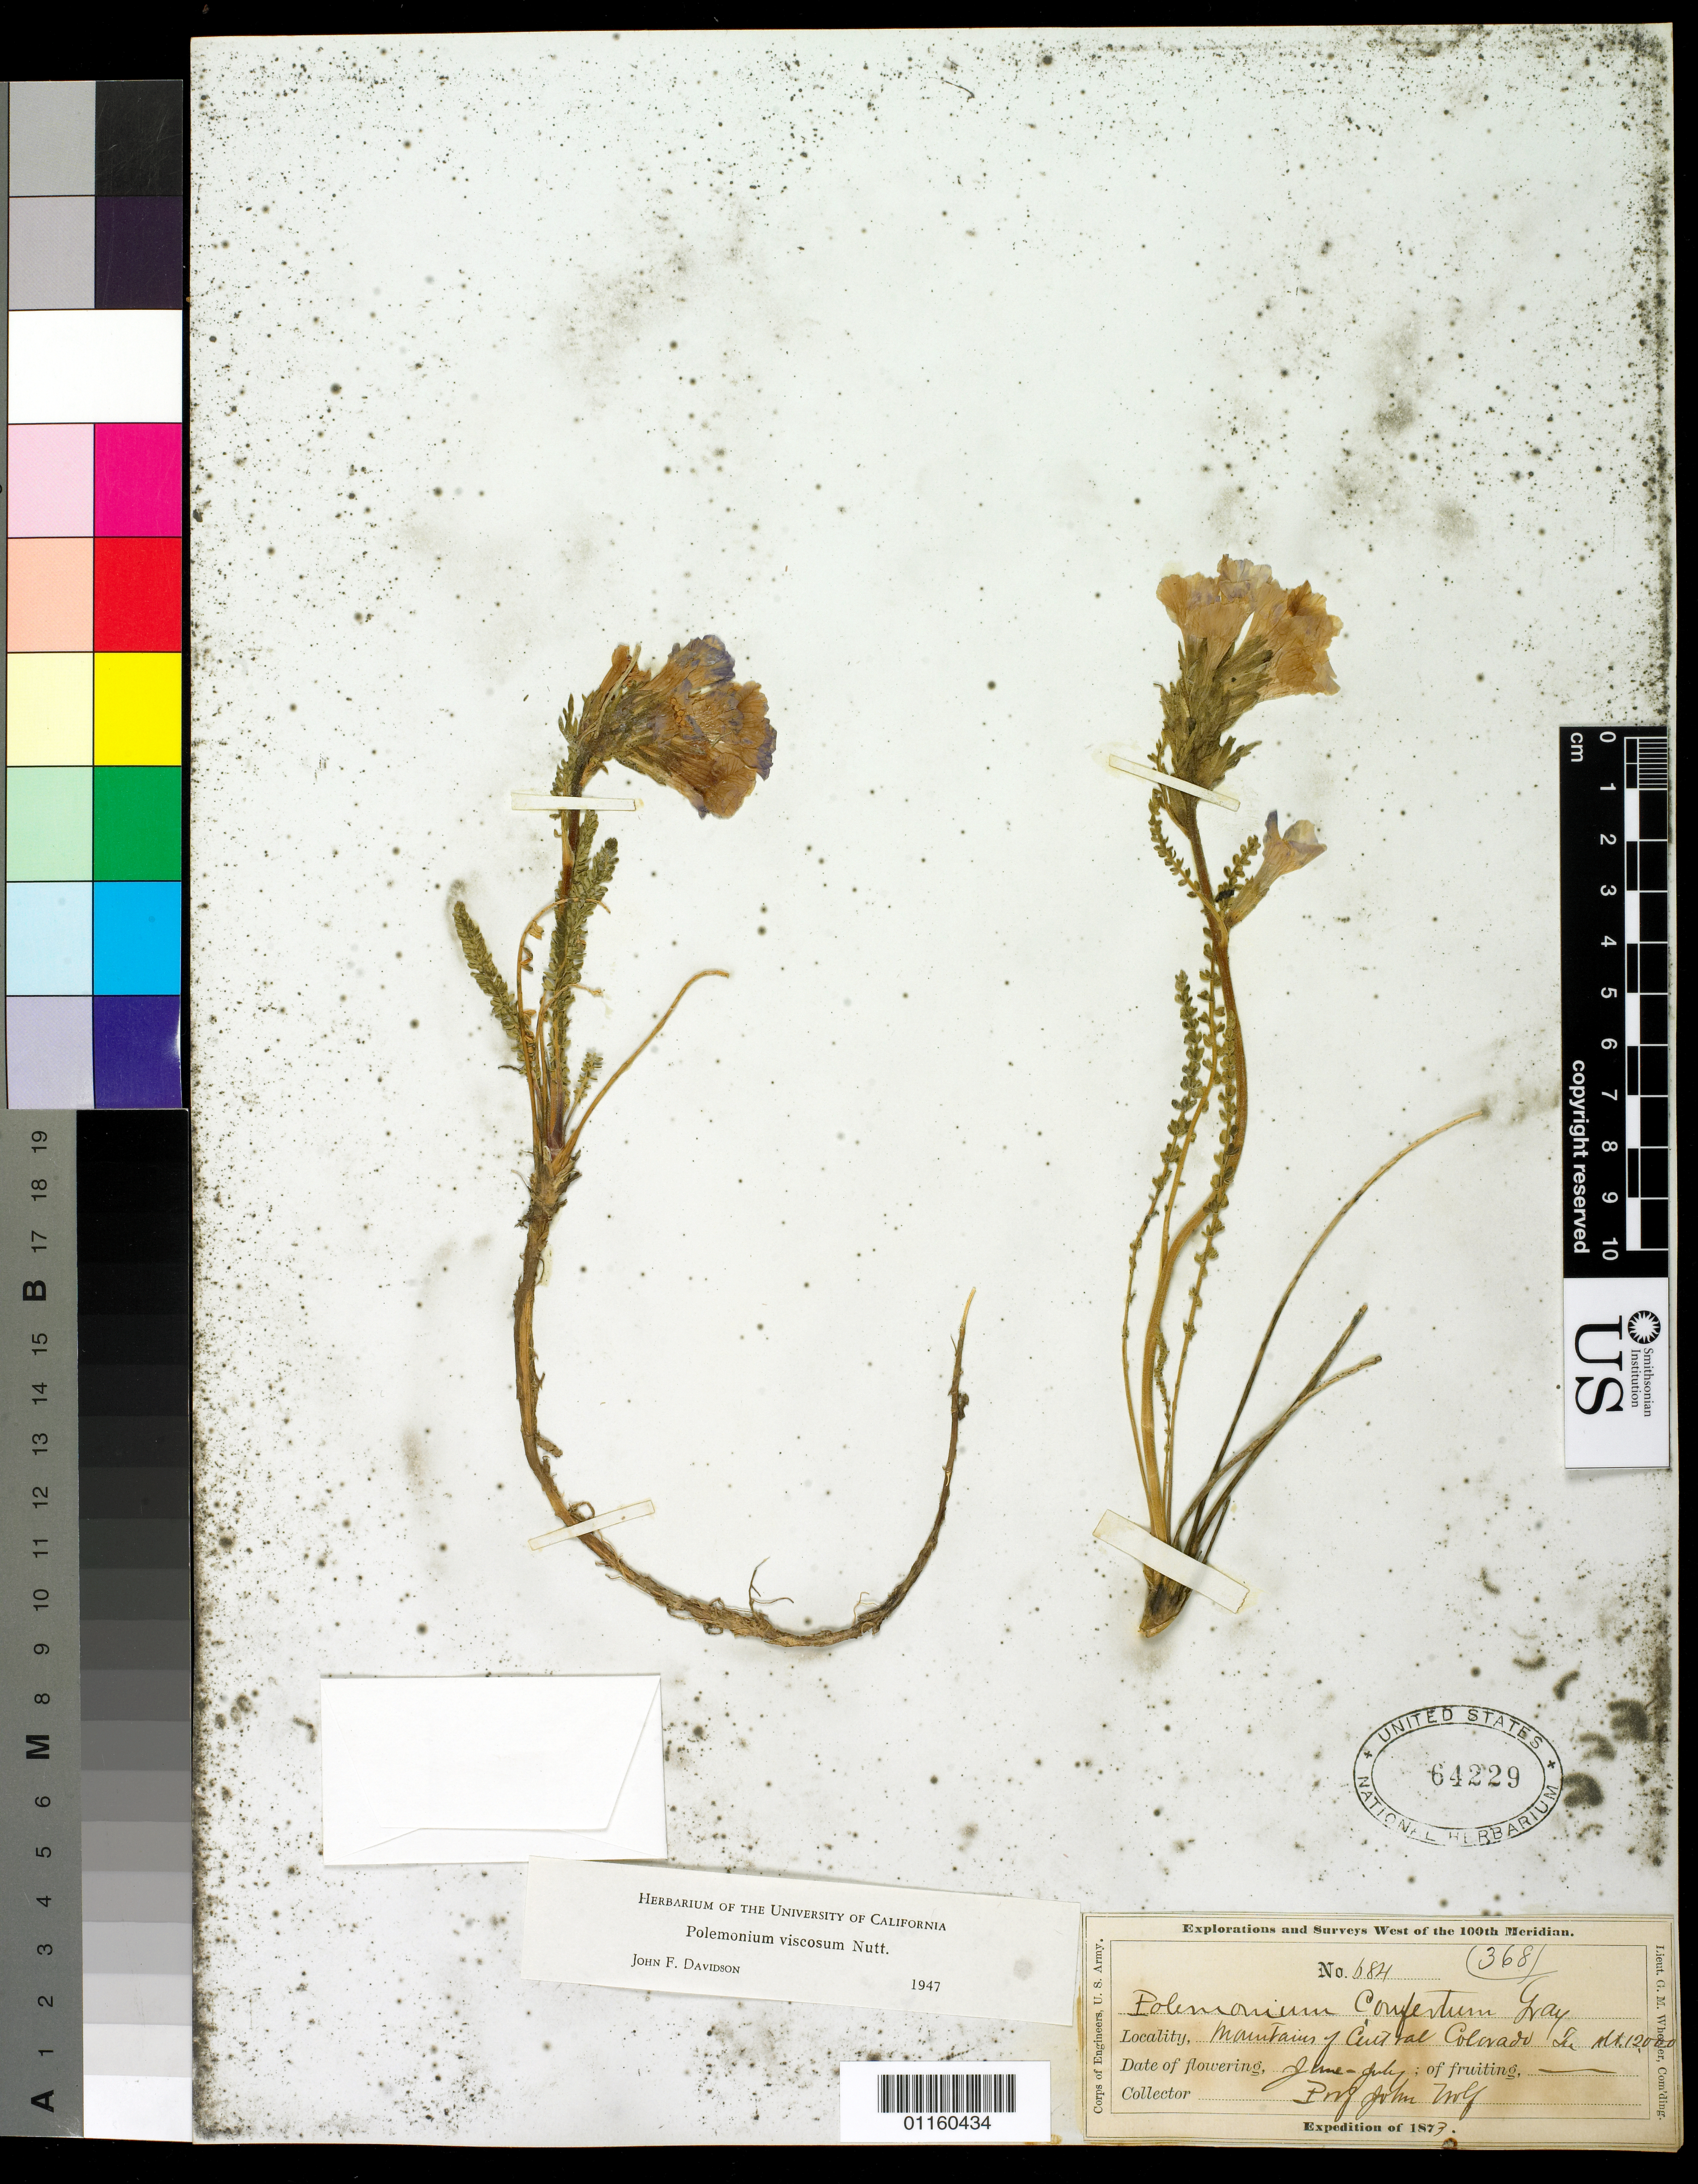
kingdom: Plantae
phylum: Tracheophyta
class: Magnoliopsida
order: Ericales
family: Polemoniaceae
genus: Polemonium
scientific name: Polemonium viscosum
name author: Nutt.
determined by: Davidson, J. F.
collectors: J. Wolf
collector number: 684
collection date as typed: Jun 1873 to -- Jul 1873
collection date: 1873-06/1873-07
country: United States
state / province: Colorado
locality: Mountains of Central Colorado Ter.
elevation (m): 3658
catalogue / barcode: US 64229